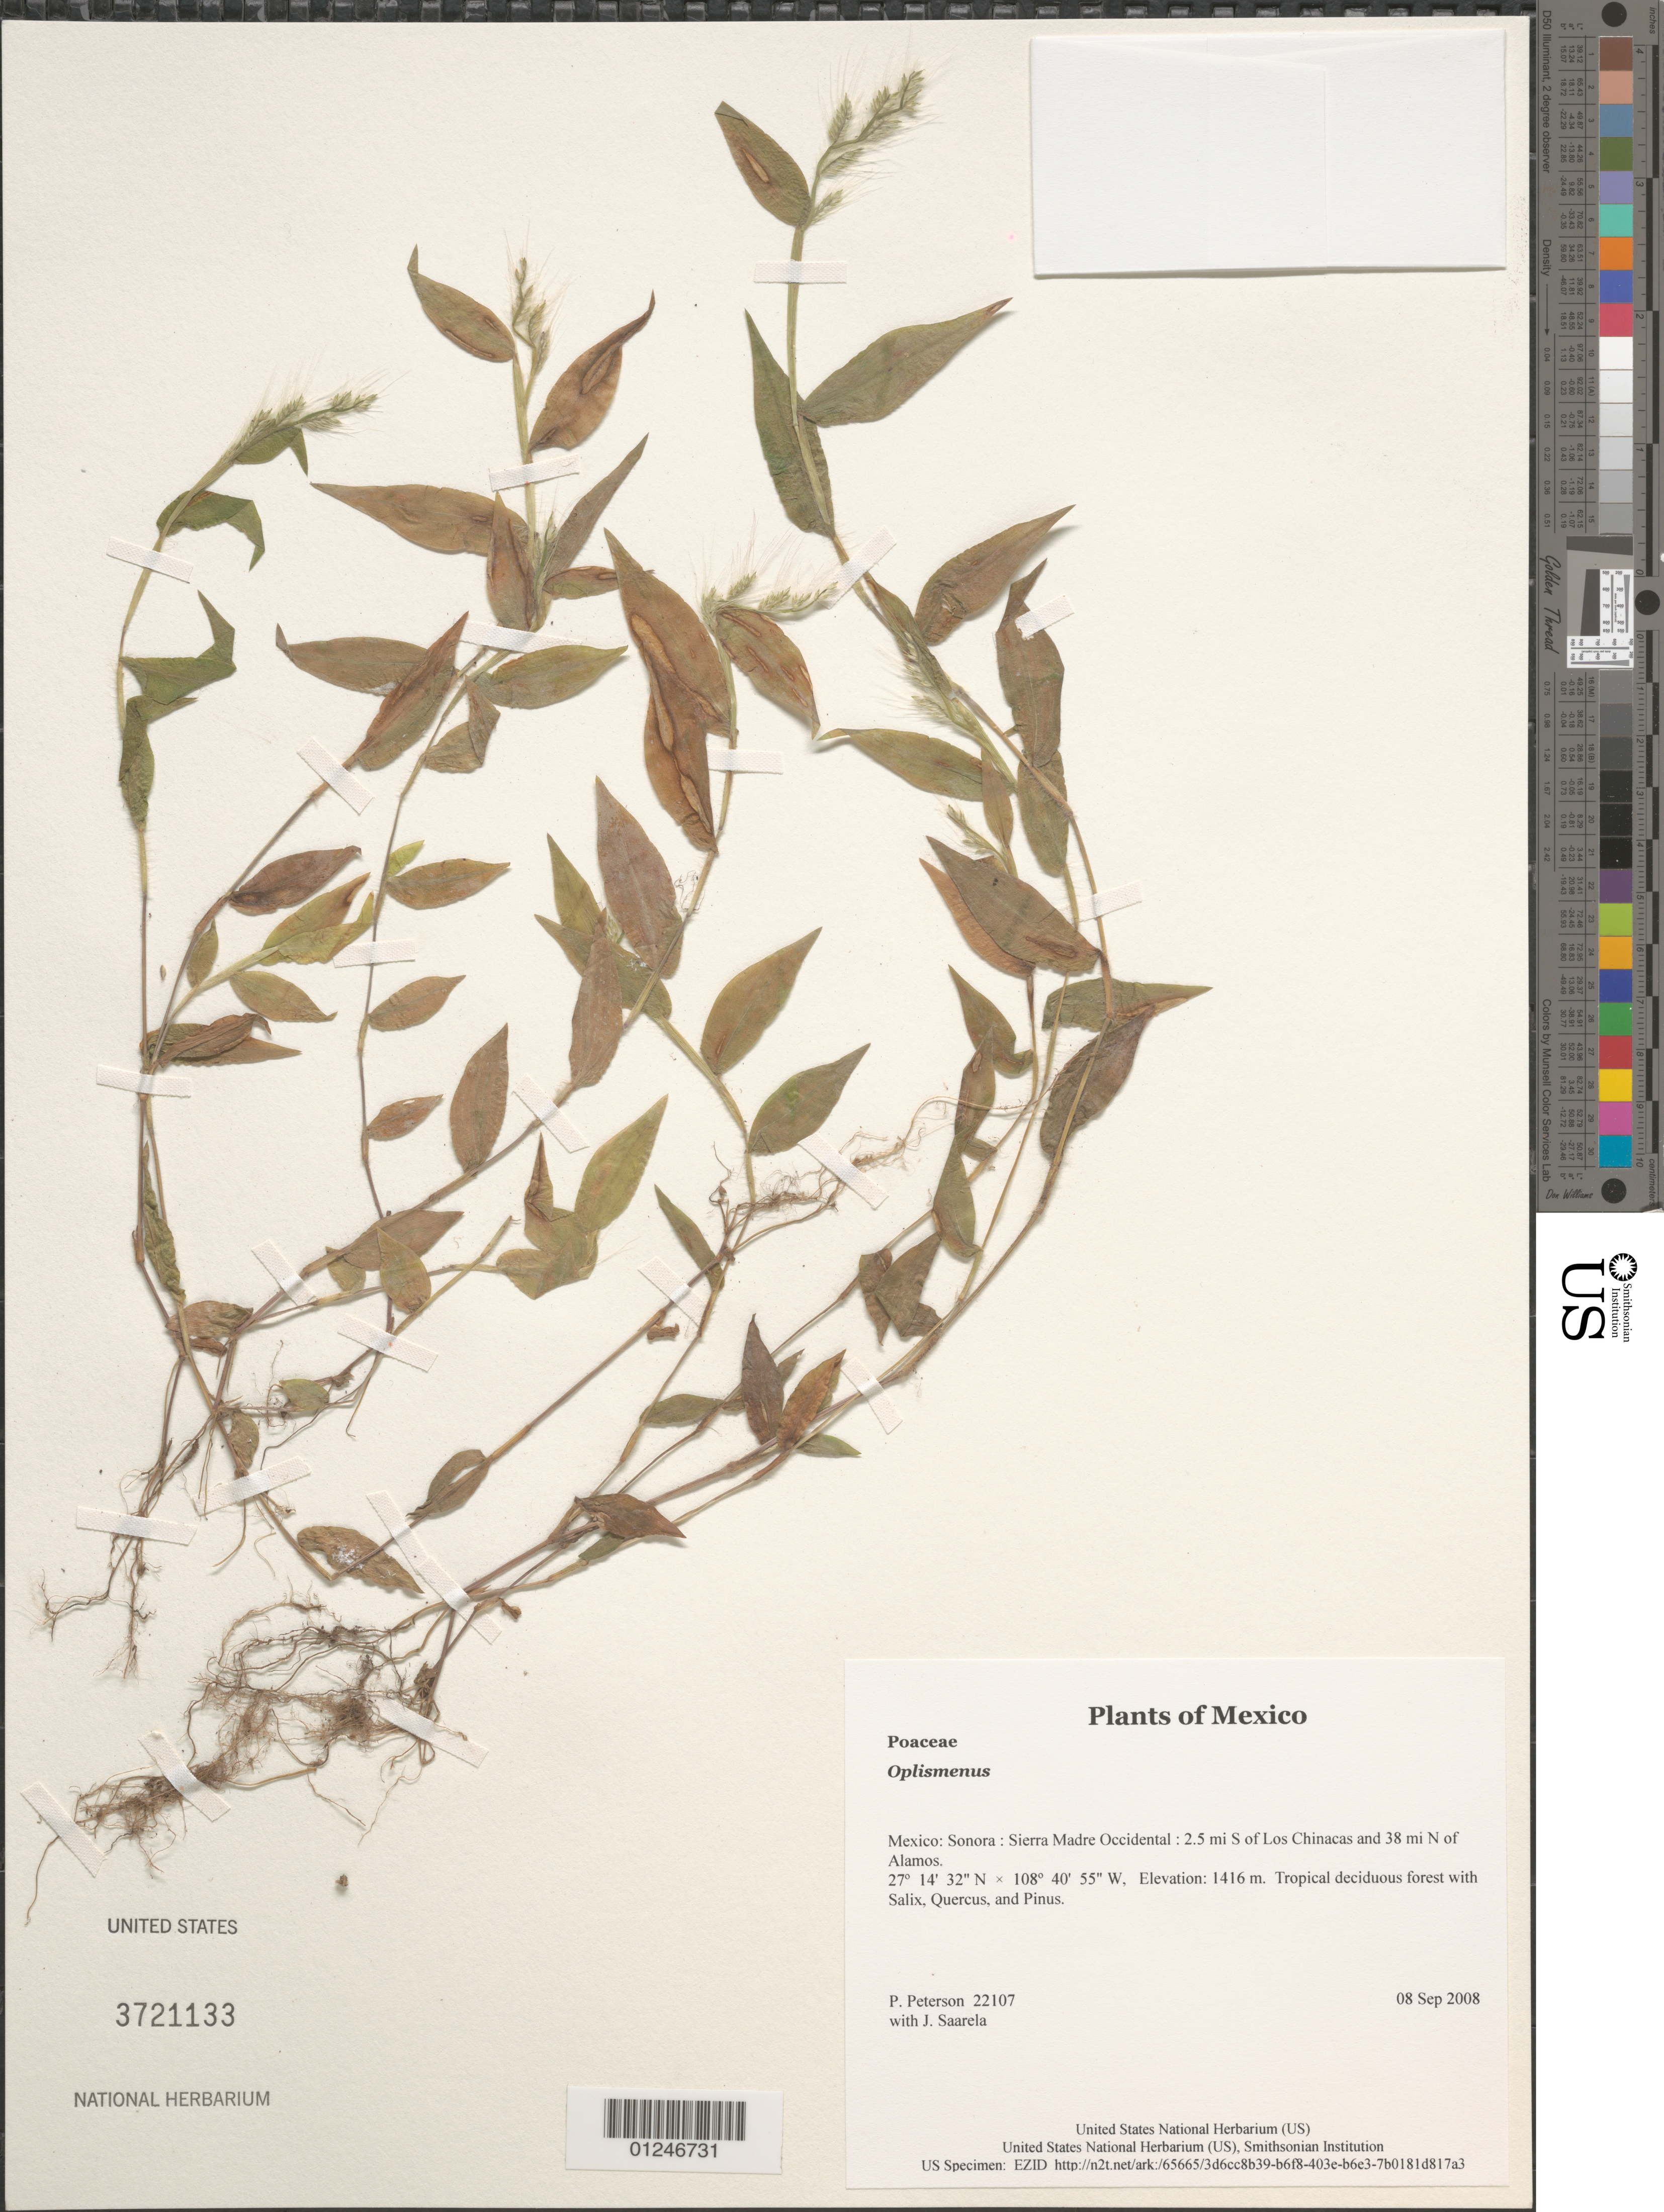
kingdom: Plantae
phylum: Tracheophyta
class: Liliopsida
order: Poales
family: Poaceae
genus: Oplismenus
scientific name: Oplismenus sp.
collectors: P. M. Peterson & J. Saarela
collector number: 22107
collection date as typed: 08 Sep 2008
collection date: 2008-09-08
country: Mexico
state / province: Sonora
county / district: Sierra Madre Occidental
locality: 2.5 mi S of Los Chinacas and 38 mi N of Alamos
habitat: Tropical deciduous forest with Salix, Quercus, and Pinus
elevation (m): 1416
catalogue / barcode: US 3721133